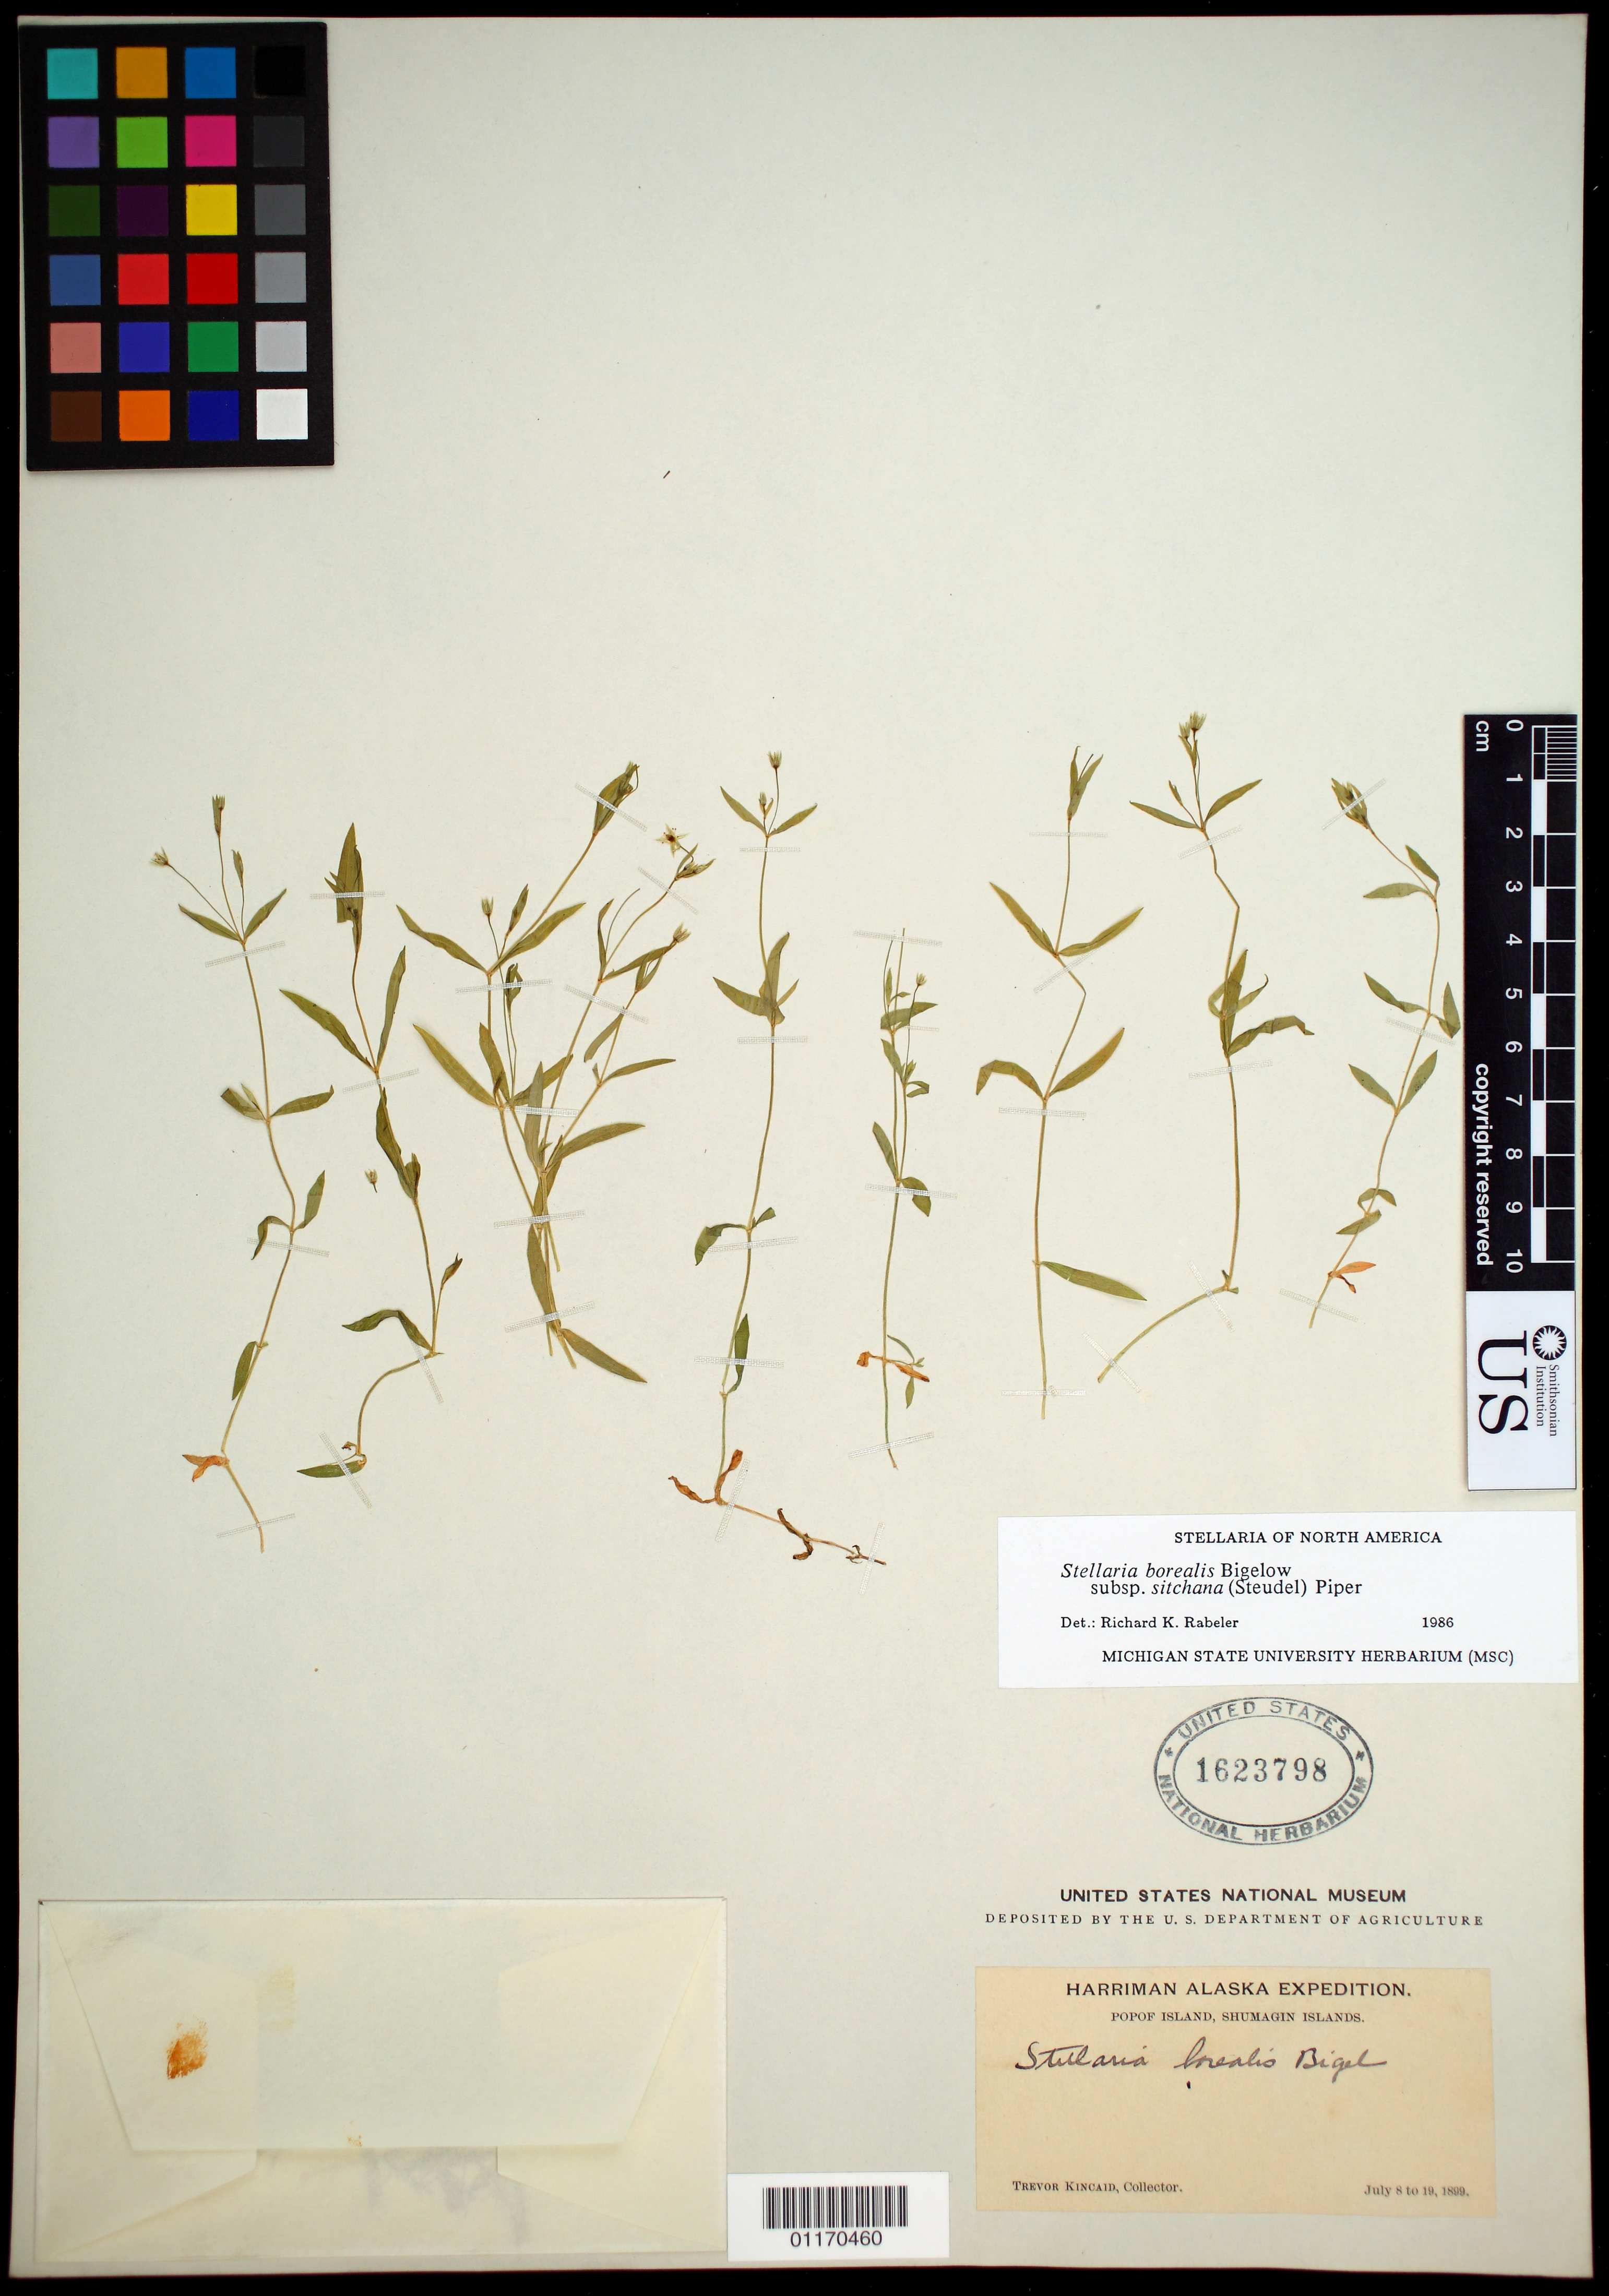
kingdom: Plantae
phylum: Tracheophyta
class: Magnoliopsida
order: Caryophyllales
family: Caryophyllaceae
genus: Stellaria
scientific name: Stellaria borealis subsp. sitchana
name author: (Steud.) Piper & Beattie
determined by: Rabeler, R. K.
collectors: T. C. Kincaid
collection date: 1899-07-08/1899-07-19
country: United States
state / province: Alaska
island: Popof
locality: Popof Island.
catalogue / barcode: US 1623798